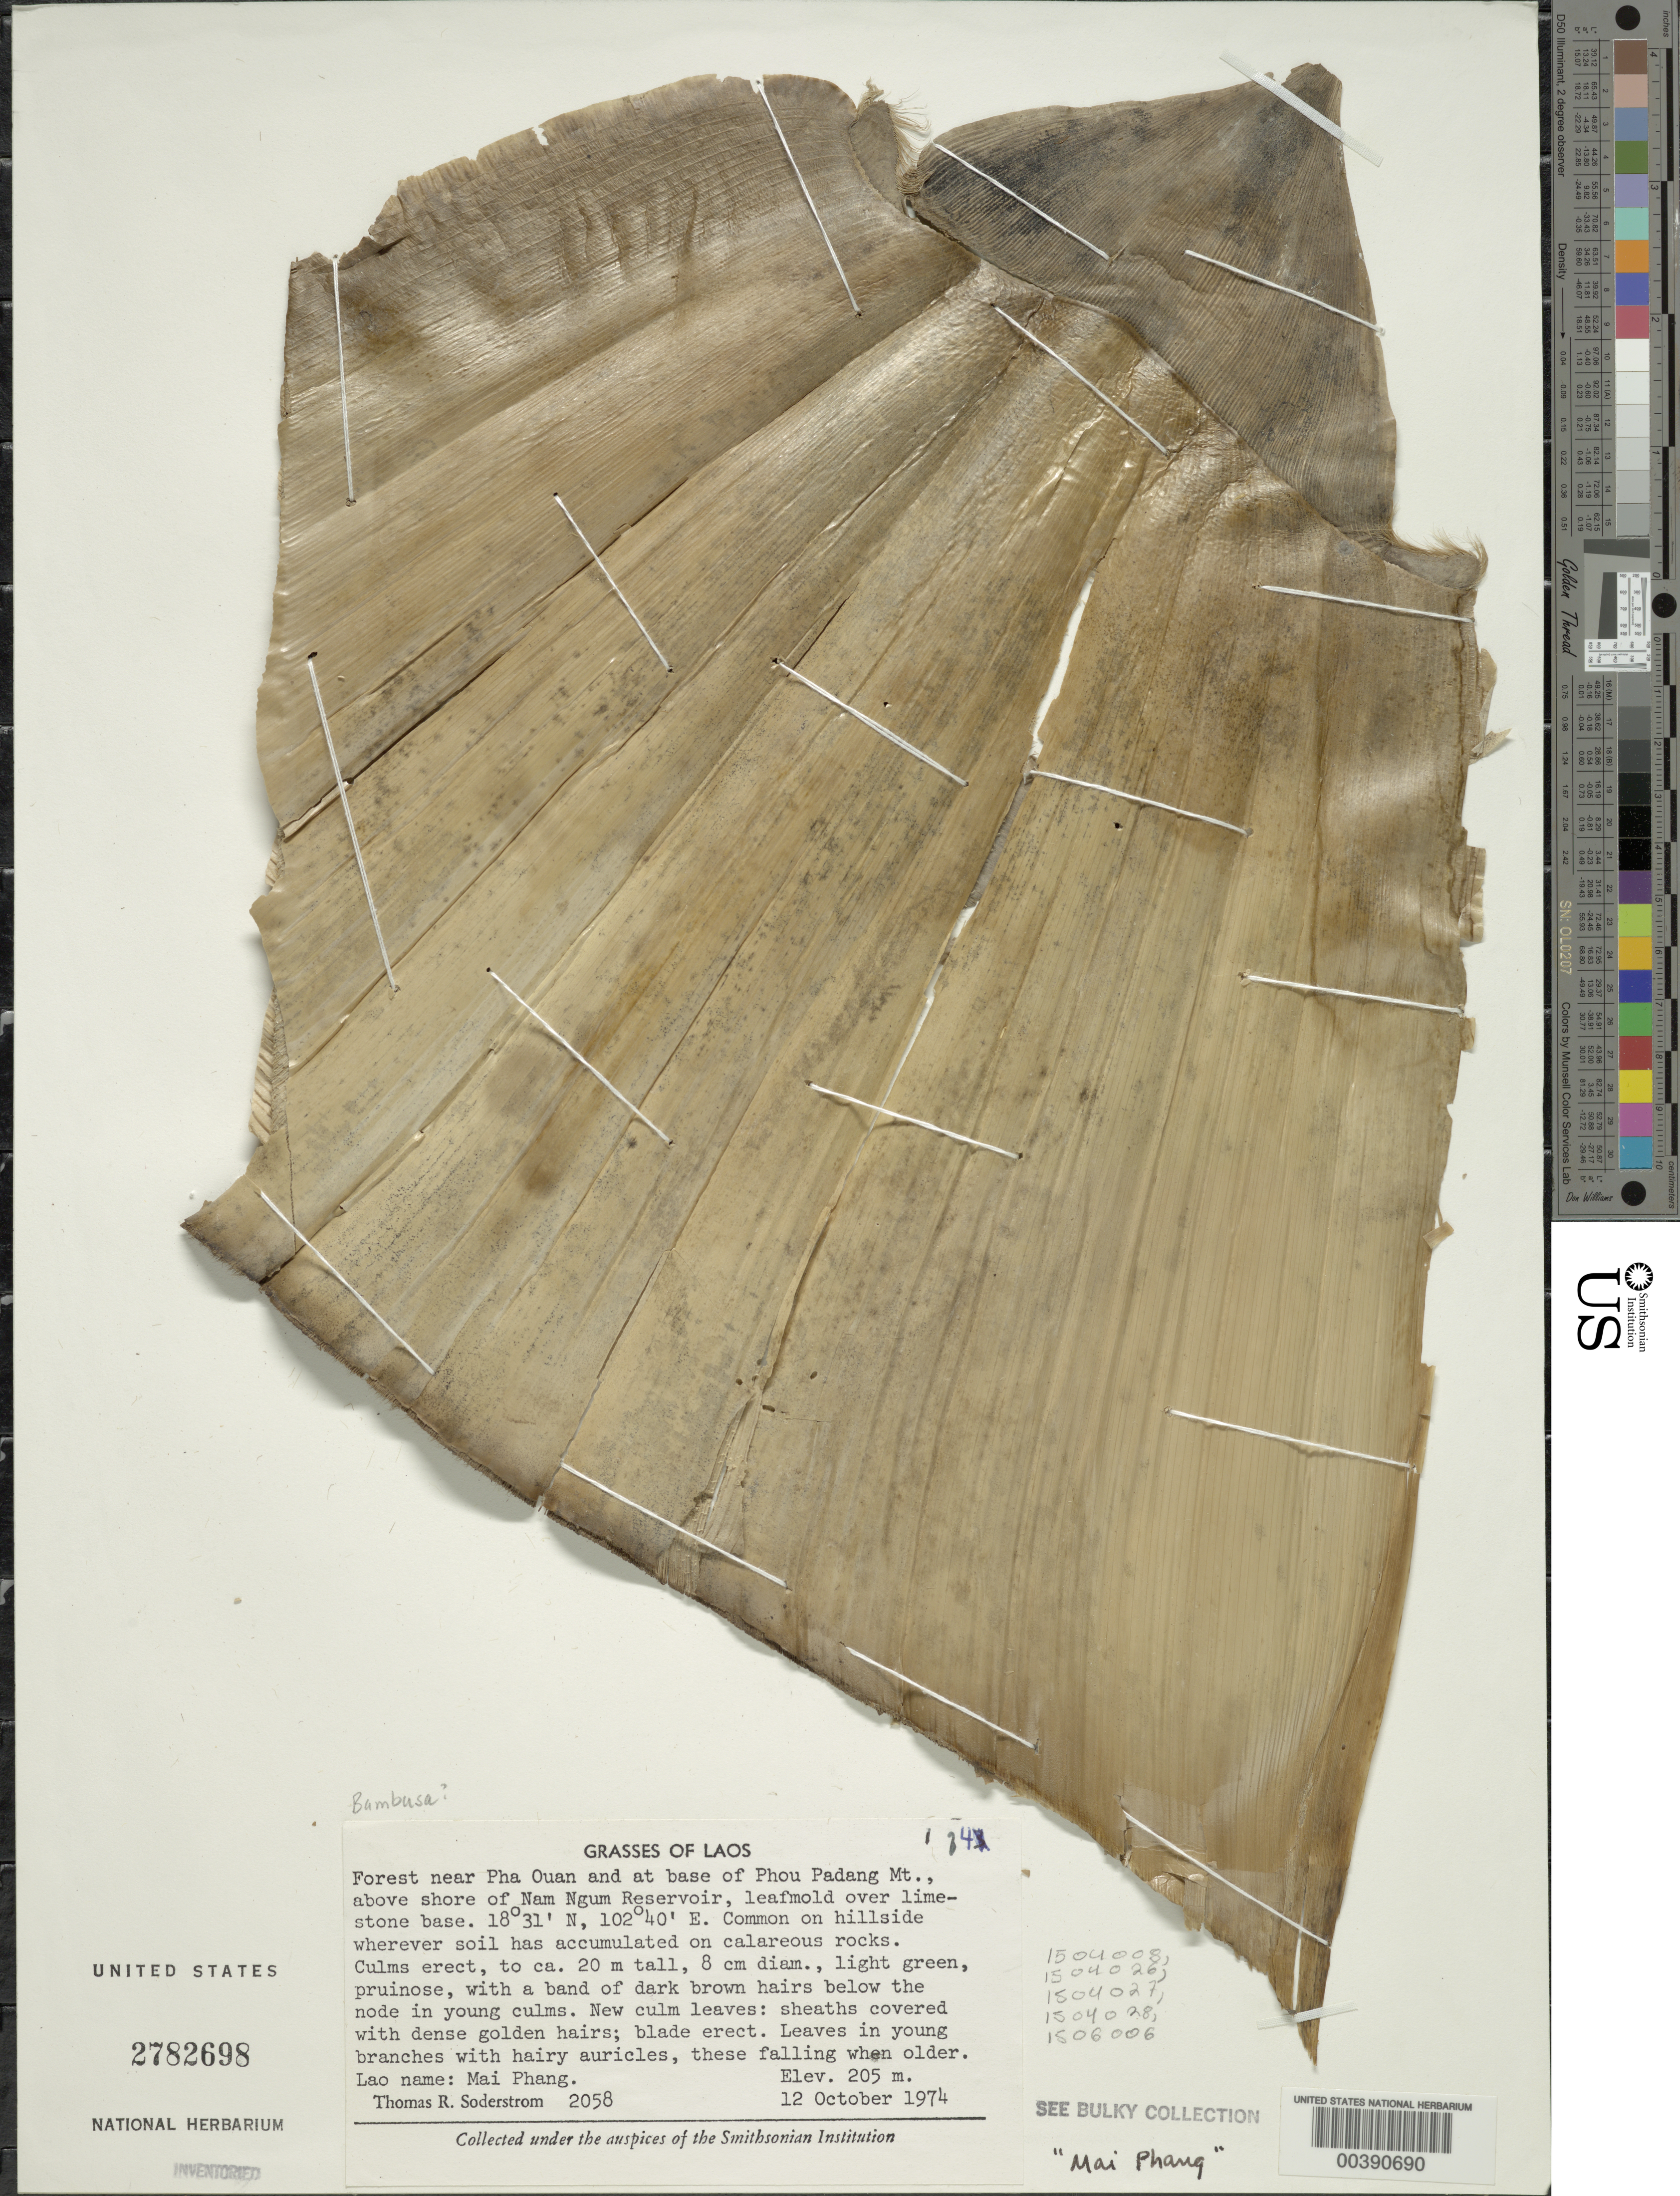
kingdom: Plantae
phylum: Tracheophyta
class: Liliopsida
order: Poales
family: Poaceae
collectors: T. R. Soderstrom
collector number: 2058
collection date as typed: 12 Oct 1974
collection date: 1974-10-12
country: Laos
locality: Pha Ouan, Phou Padang Mt.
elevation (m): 205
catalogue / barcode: US 2782698